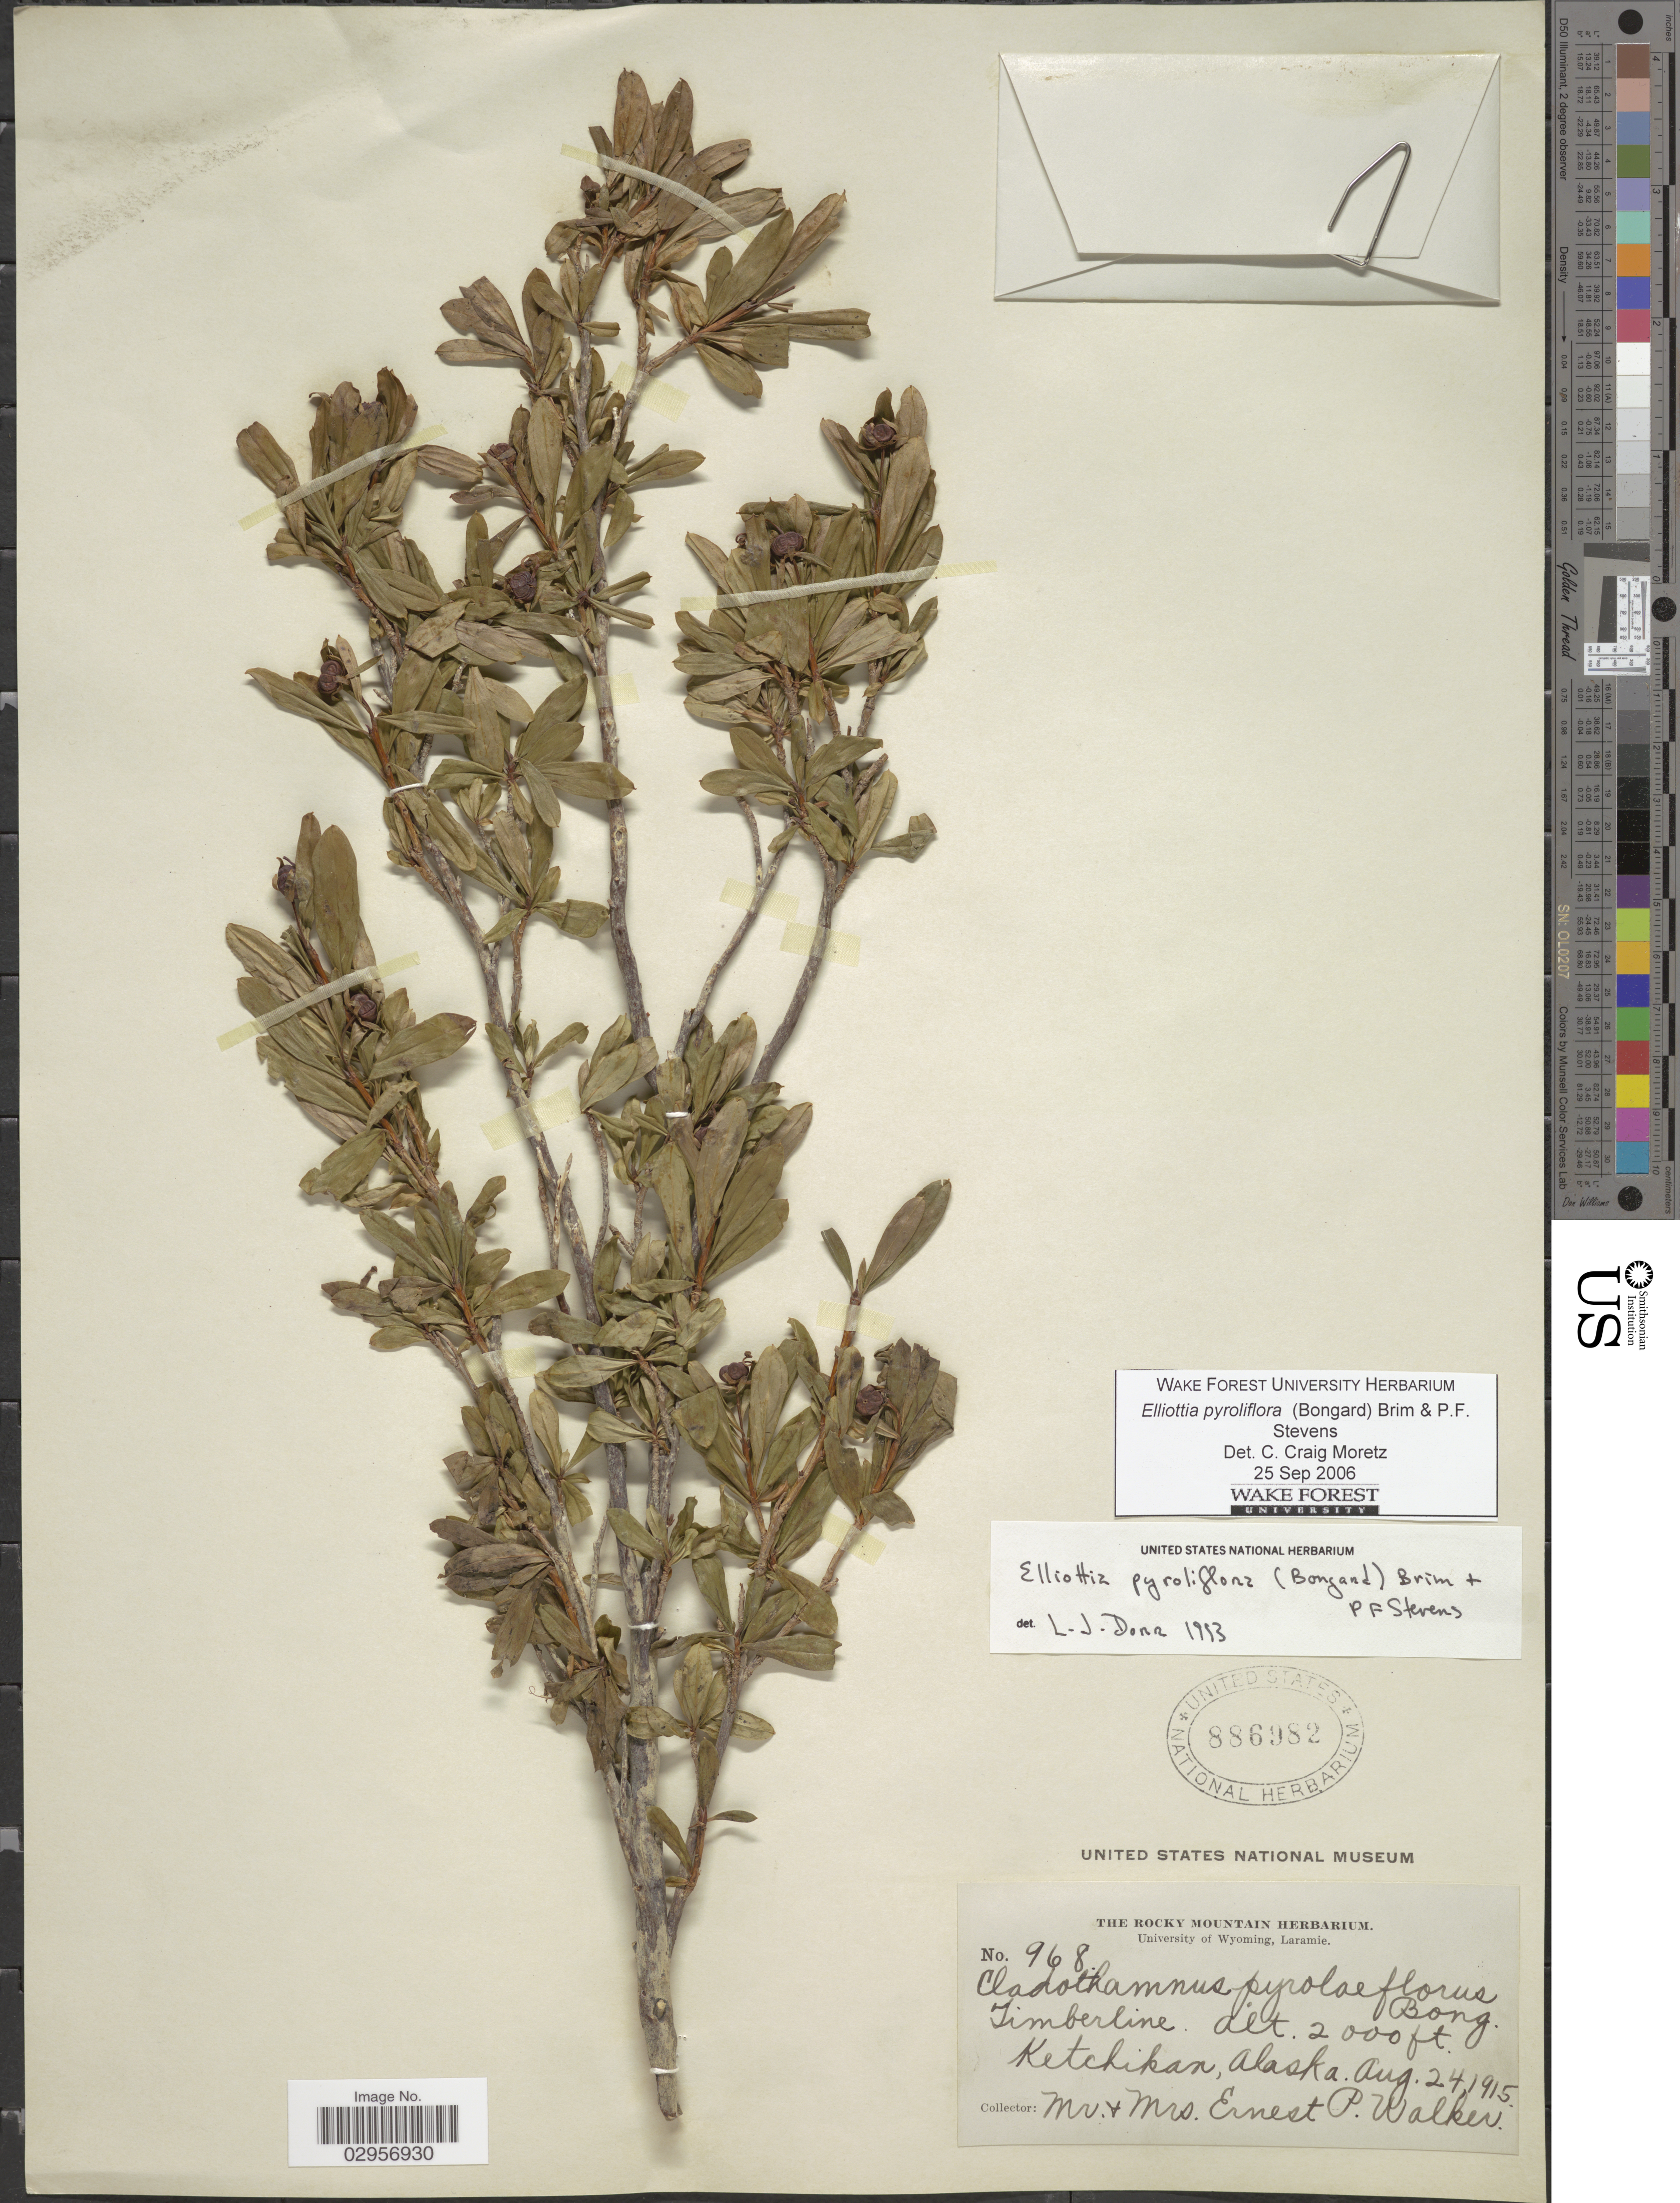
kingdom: Plantae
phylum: Tracheophyta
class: Magnoliopsida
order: Ericales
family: Ericaceae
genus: Elliottia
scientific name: Elliottia pyroliflora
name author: (Bong.) P.F. Stevens & Brim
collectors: E. P. Walker & E. Walker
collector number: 968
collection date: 1915-08-20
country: United States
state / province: Alaska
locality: Ketchikan, Alaska.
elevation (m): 610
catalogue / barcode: US 886982